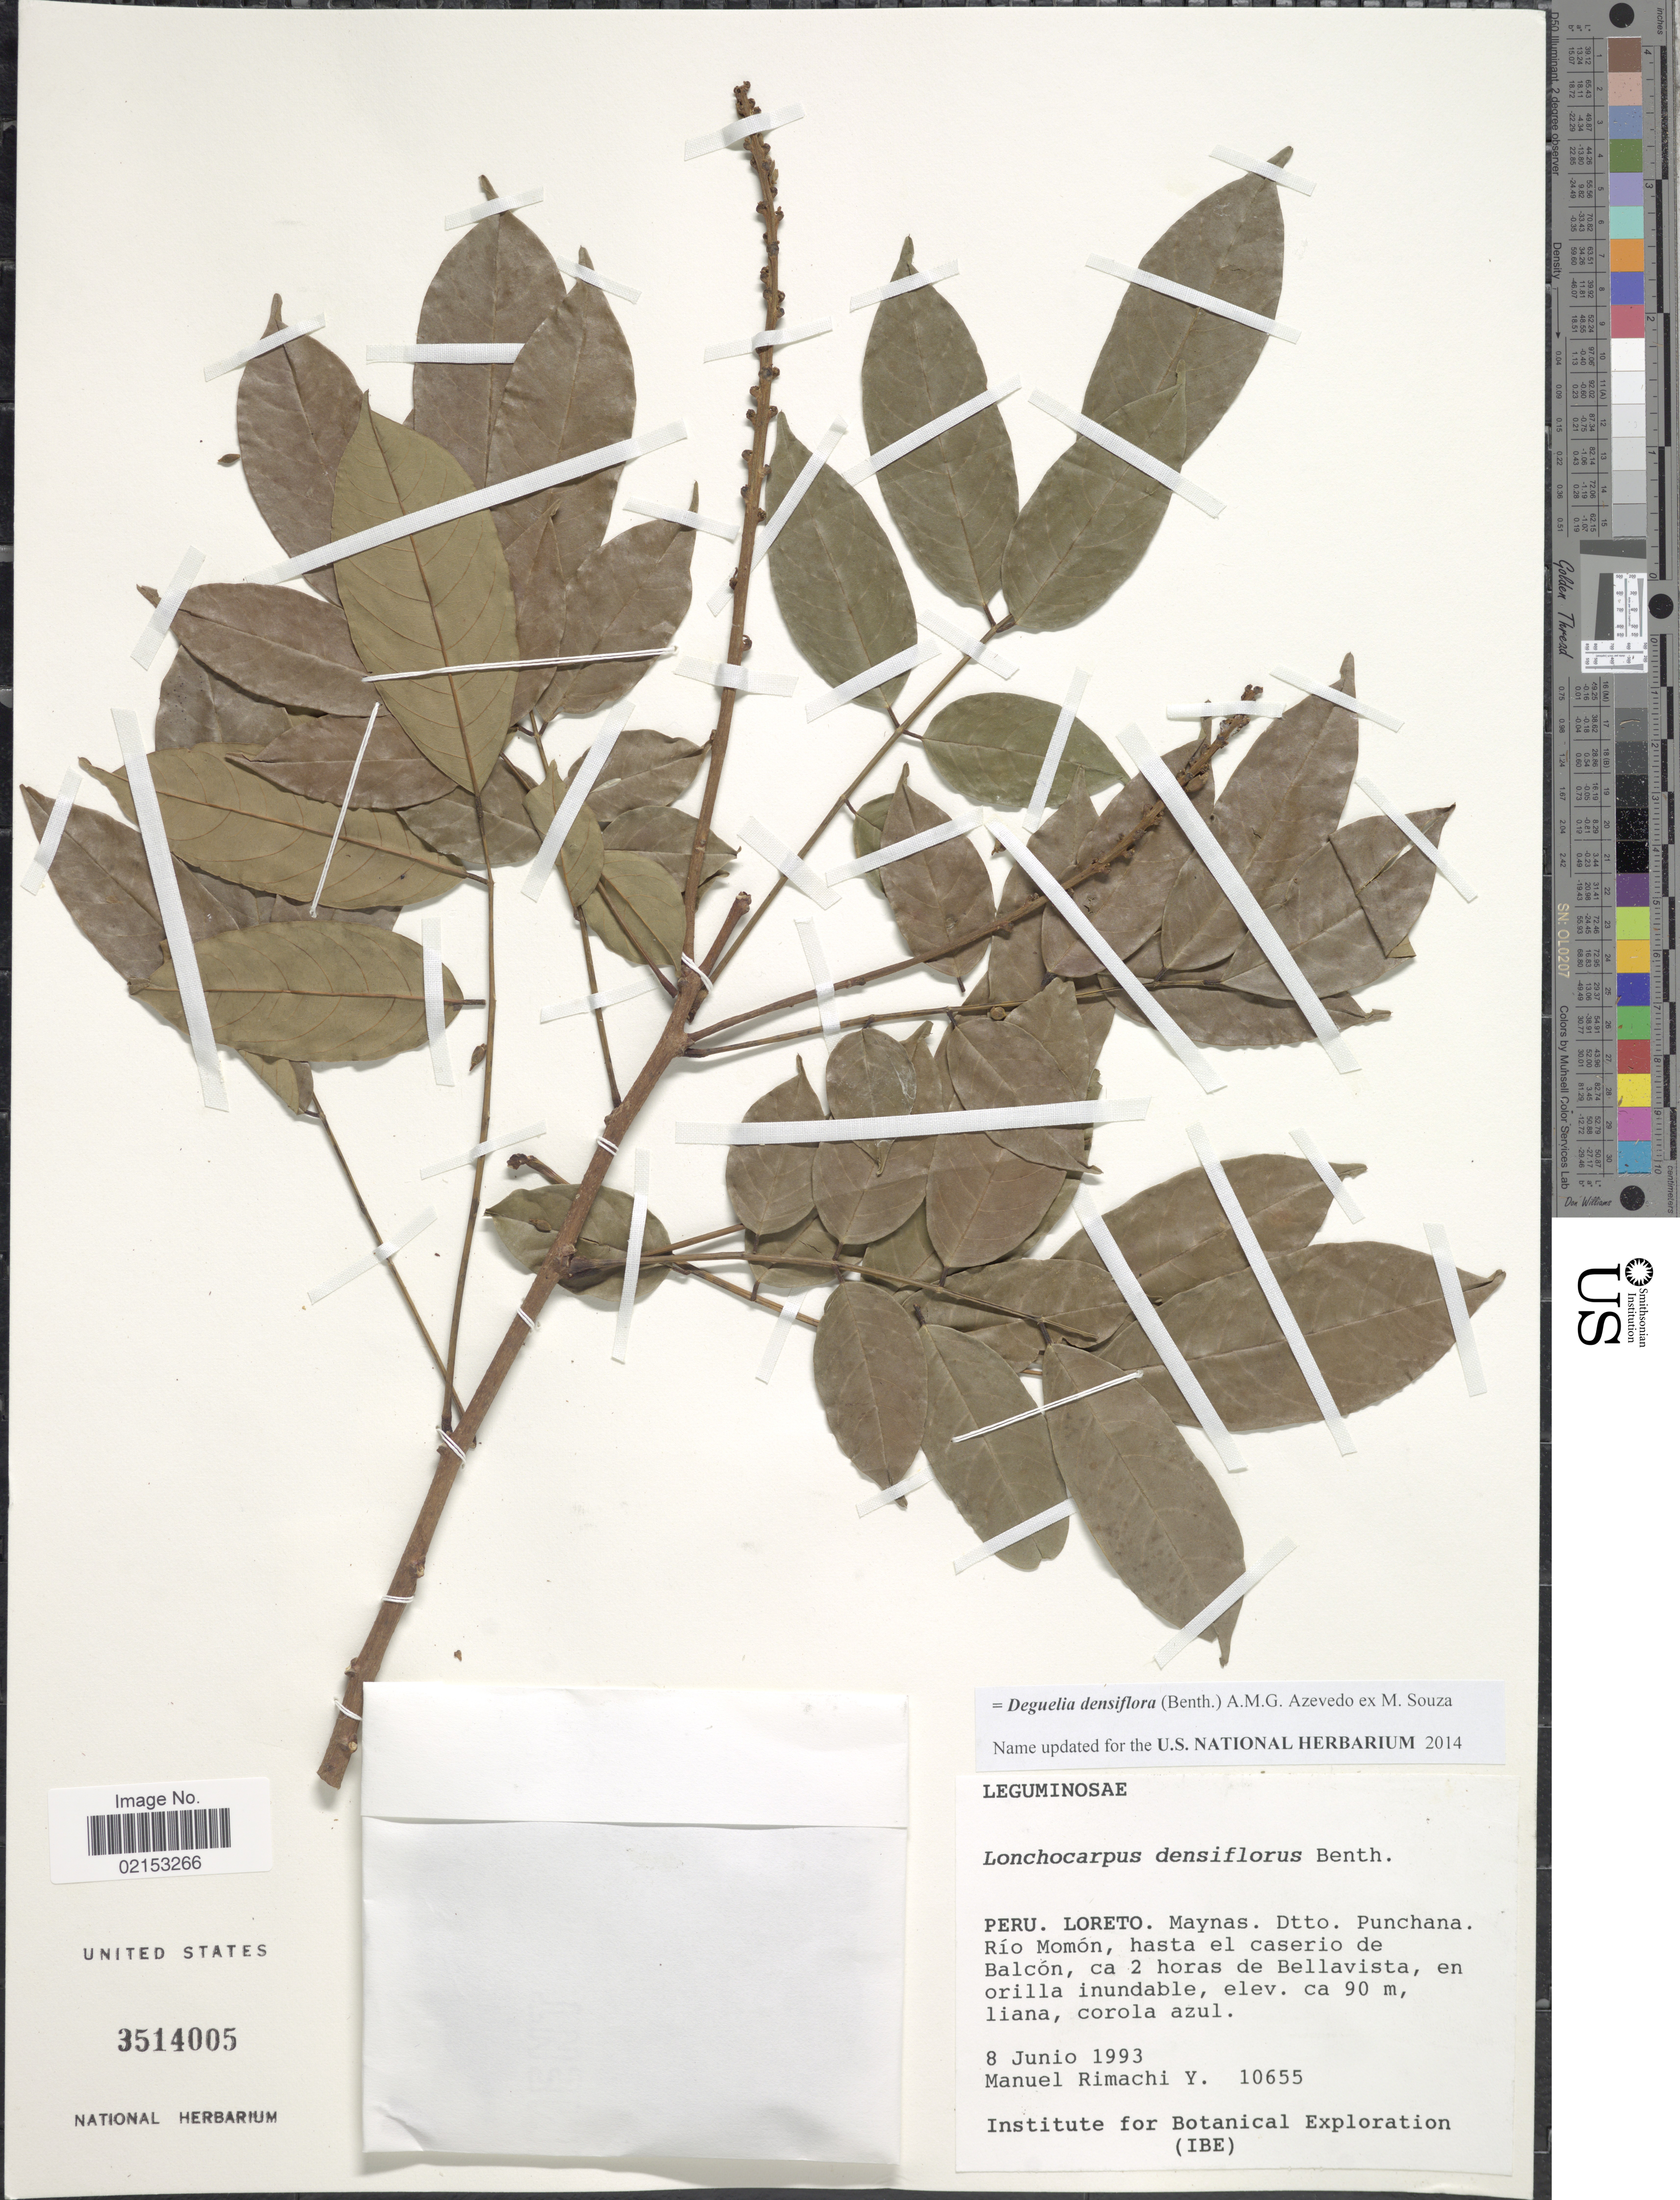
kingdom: Plantae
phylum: Tracheophyta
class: Magnoliopsida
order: Fabales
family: Fabaceae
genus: Deguelia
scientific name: Deguelia densiflora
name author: (Benth.) A.M.G. Azevedo ex M. Sousa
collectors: M. Rimachi Y.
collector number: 10655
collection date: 1993-06-08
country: Peru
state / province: Loreto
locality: Maynas, Dtto, Punchana, Rio Momon, hasta el caserio de Balcon, ca 2 horas de Bellavist, en orilla inundable.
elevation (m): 90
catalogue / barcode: US 3514005